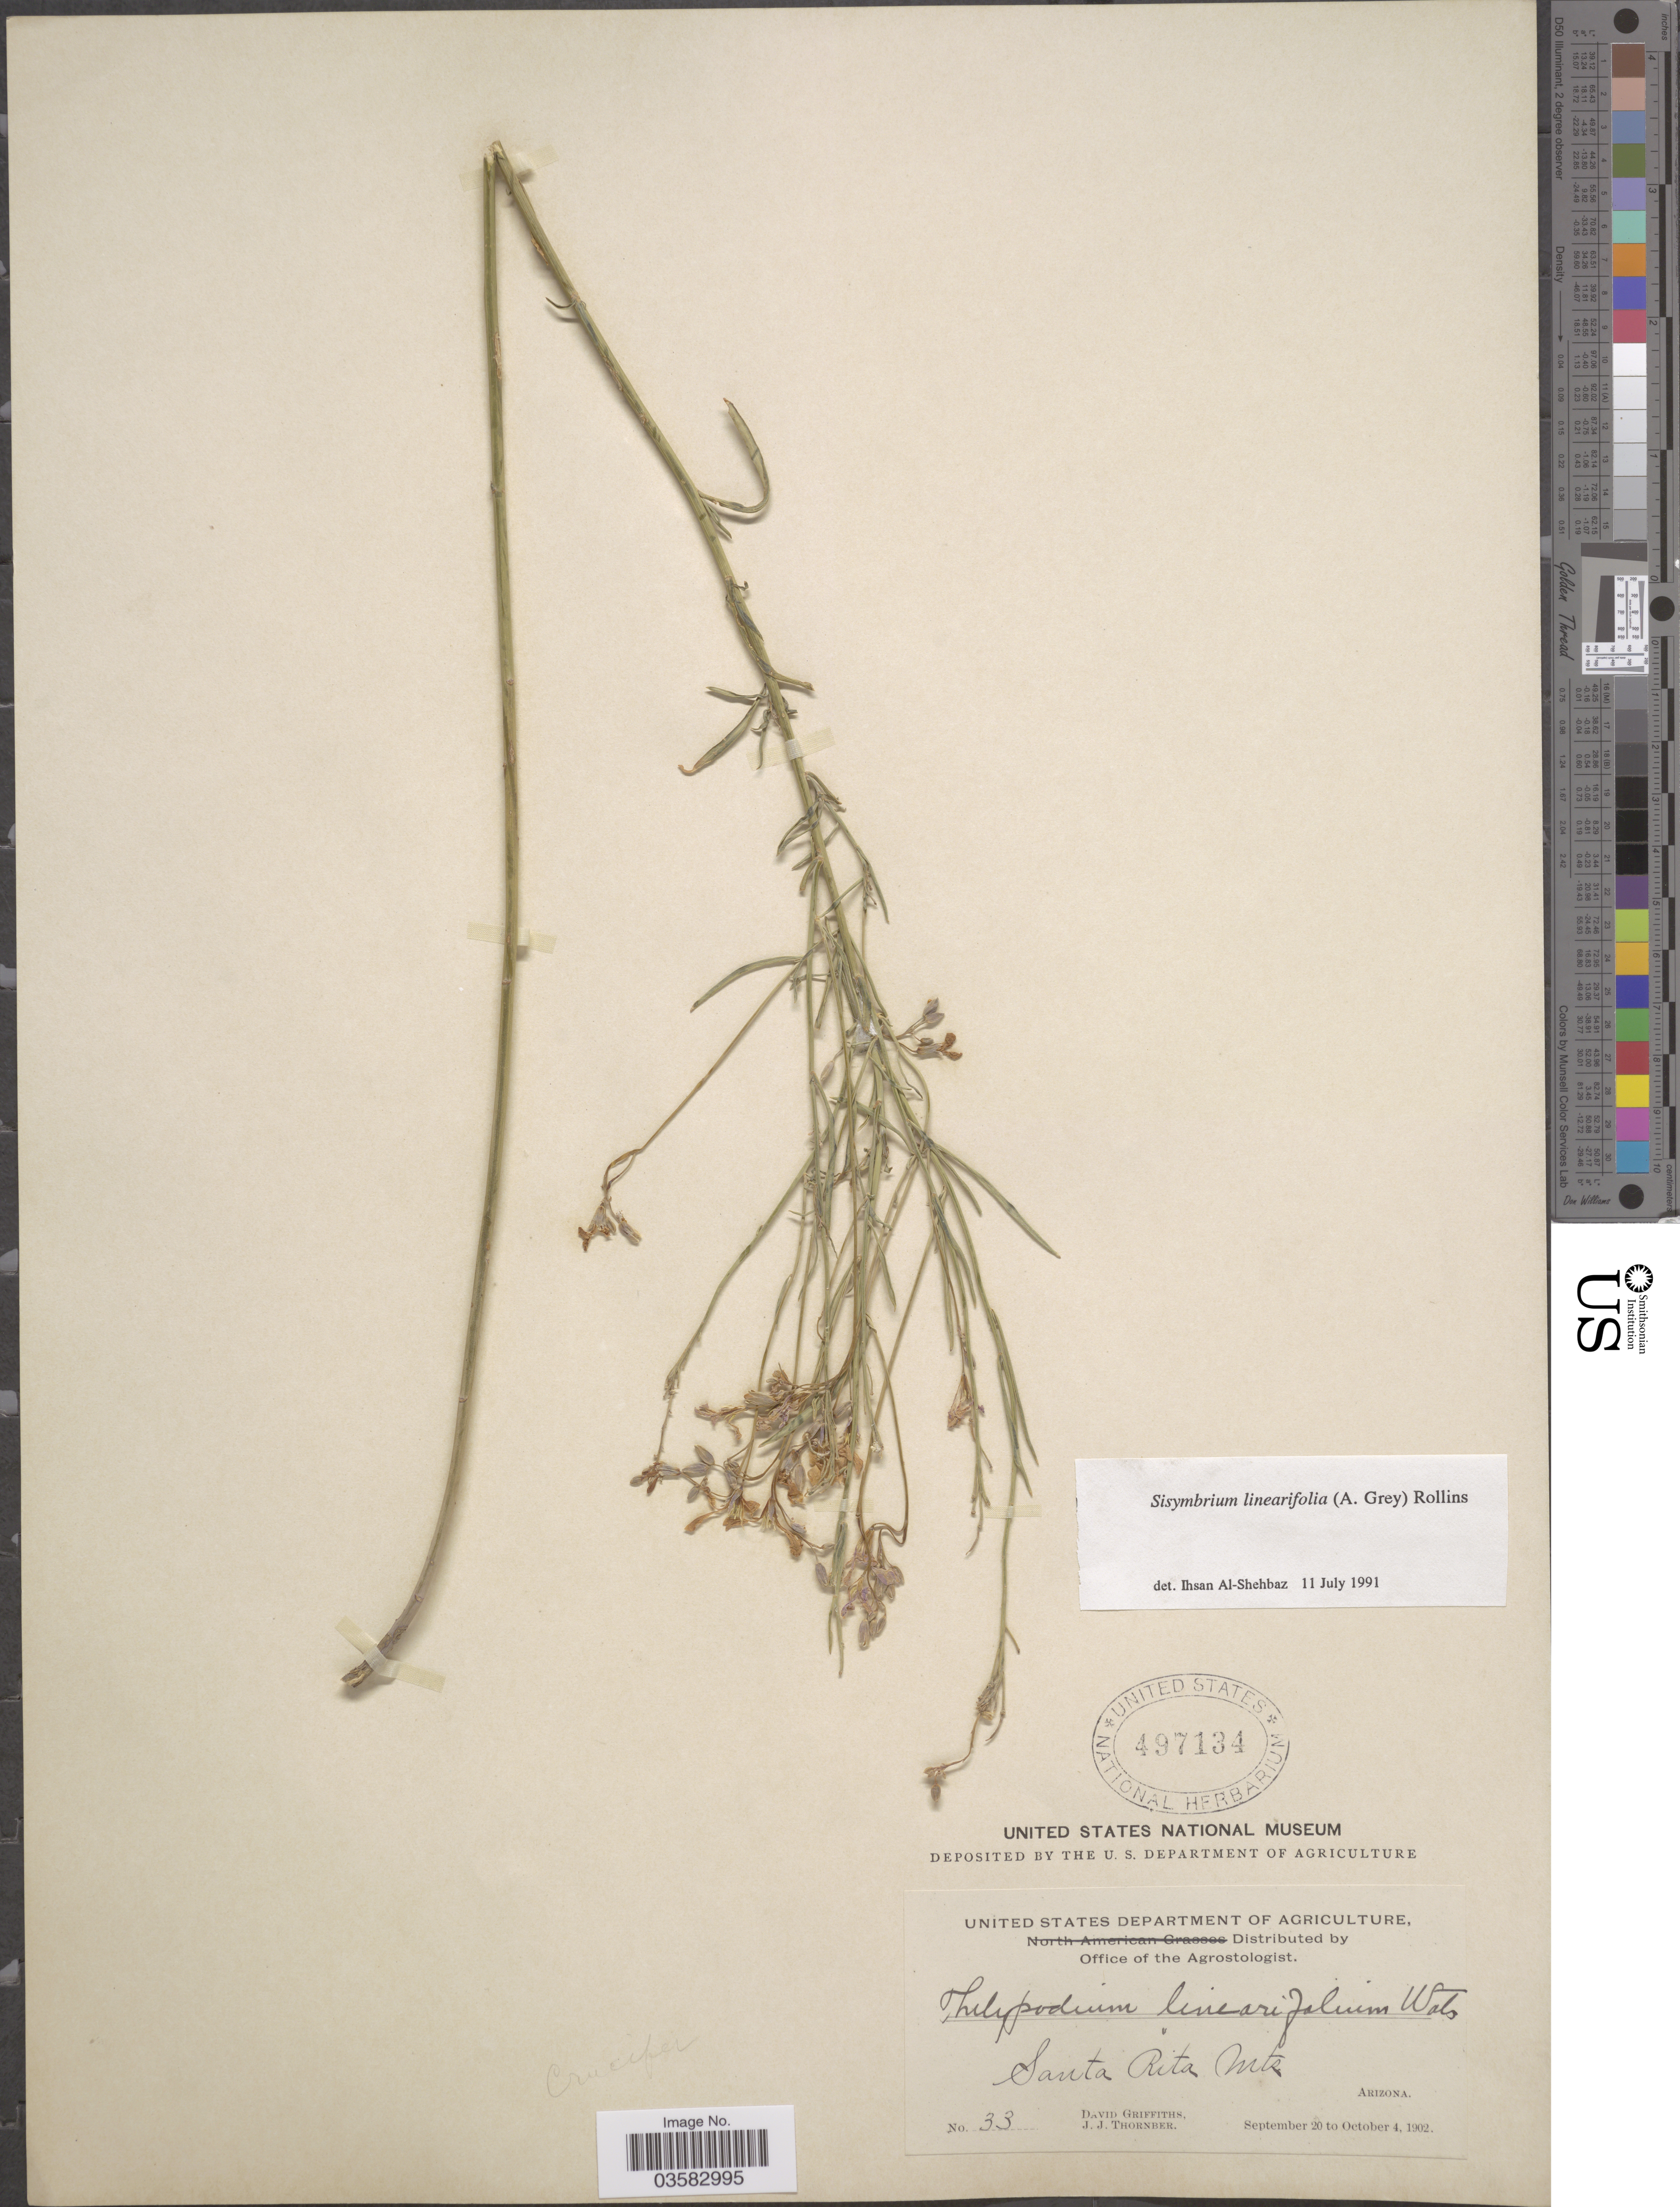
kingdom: Plantae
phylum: Tracheophyta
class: Magnoliopsida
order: Brassicales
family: Brassicaceae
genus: Sisymbrium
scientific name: Sisymbrium linearifolium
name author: (A. Gray) Payson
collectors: D. Griffiths & J. Thornber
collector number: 33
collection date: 1902-09-20/1902-10-04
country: United States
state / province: Arizona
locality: Santa Rita Mts.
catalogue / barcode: US 497134